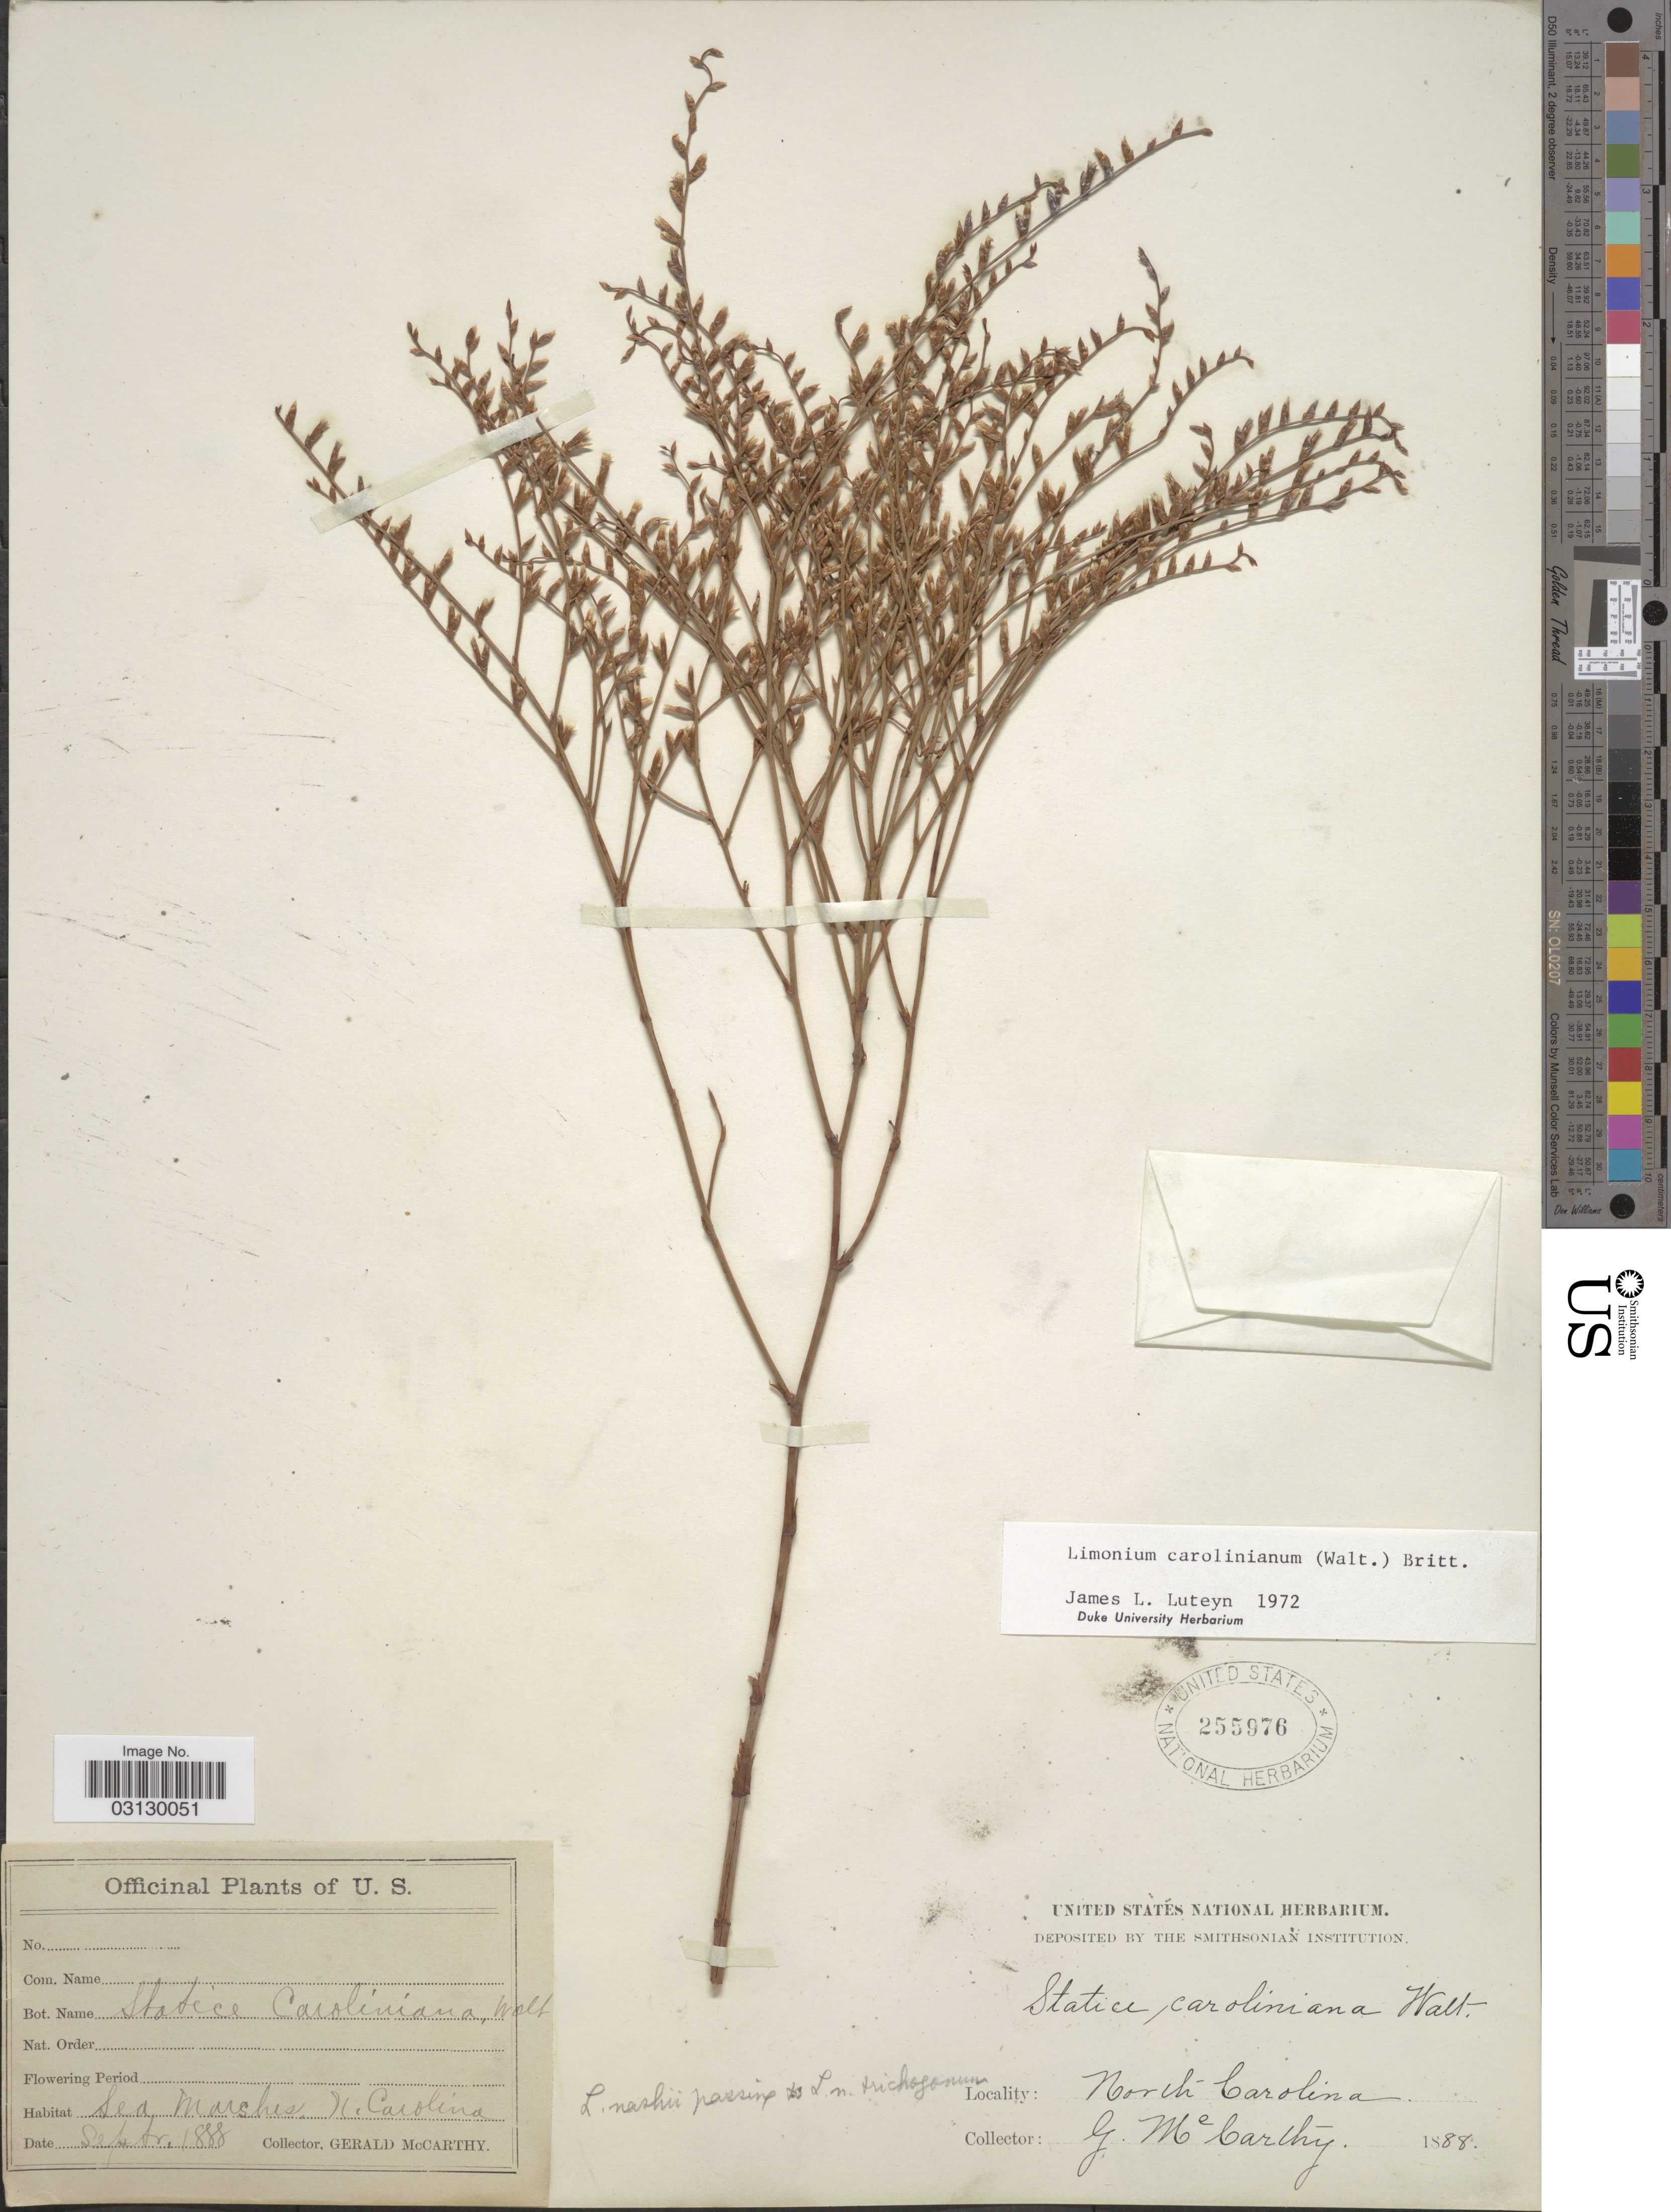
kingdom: Plantae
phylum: Tracheophyta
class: Magnoliopsida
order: Caryophyllales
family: Plumbaginaceae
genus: Limonium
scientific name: Limonium carolinianum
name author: (Walter) Britton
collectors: G. McCarthy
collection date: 1888-09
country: United States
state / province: North Carolina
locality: Sea marshes.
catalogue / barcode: US 255976